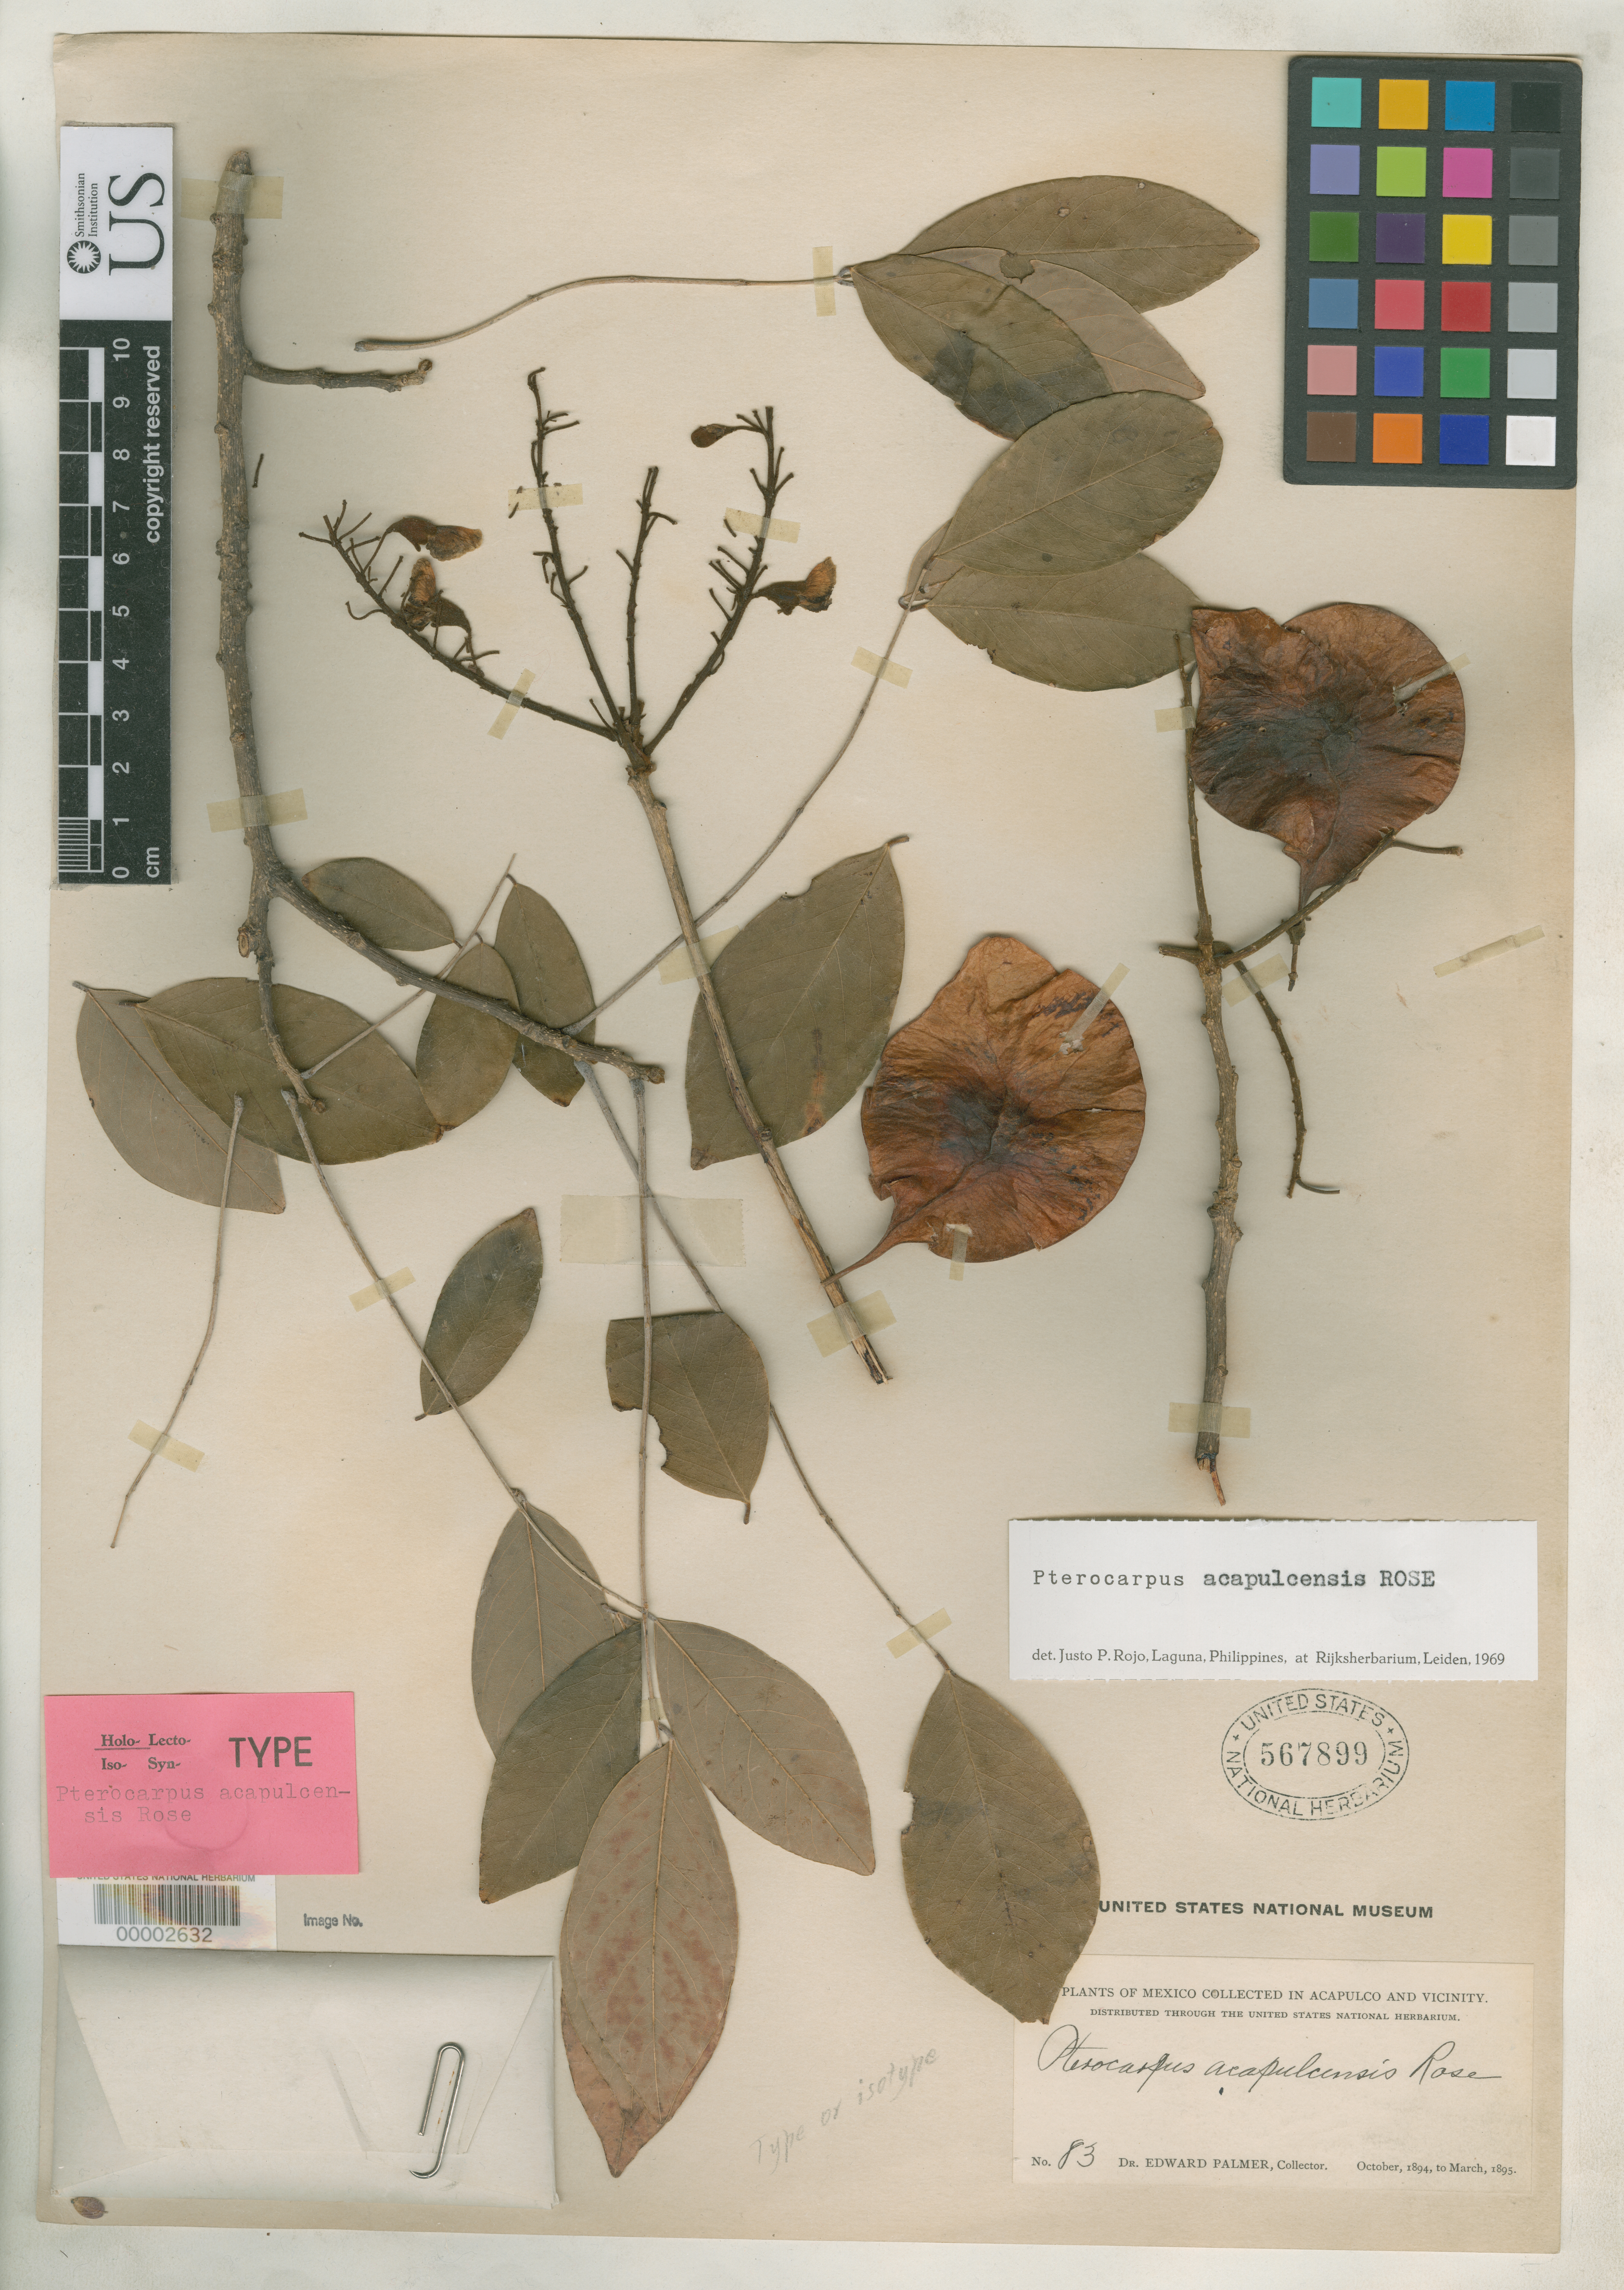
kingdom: Plantae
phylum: Tracheophyta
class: Magnoliopsida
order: Fabales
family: Fabaceae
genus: Pterocarpus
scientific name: Pterocarpus acapulcensis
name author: Rose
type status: Holotype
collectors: E. Palmer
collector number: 83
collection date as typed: Nov 1894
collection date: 1894-11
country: Mexico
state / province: Guerrero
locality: Acapulco.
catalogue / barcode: US 567899